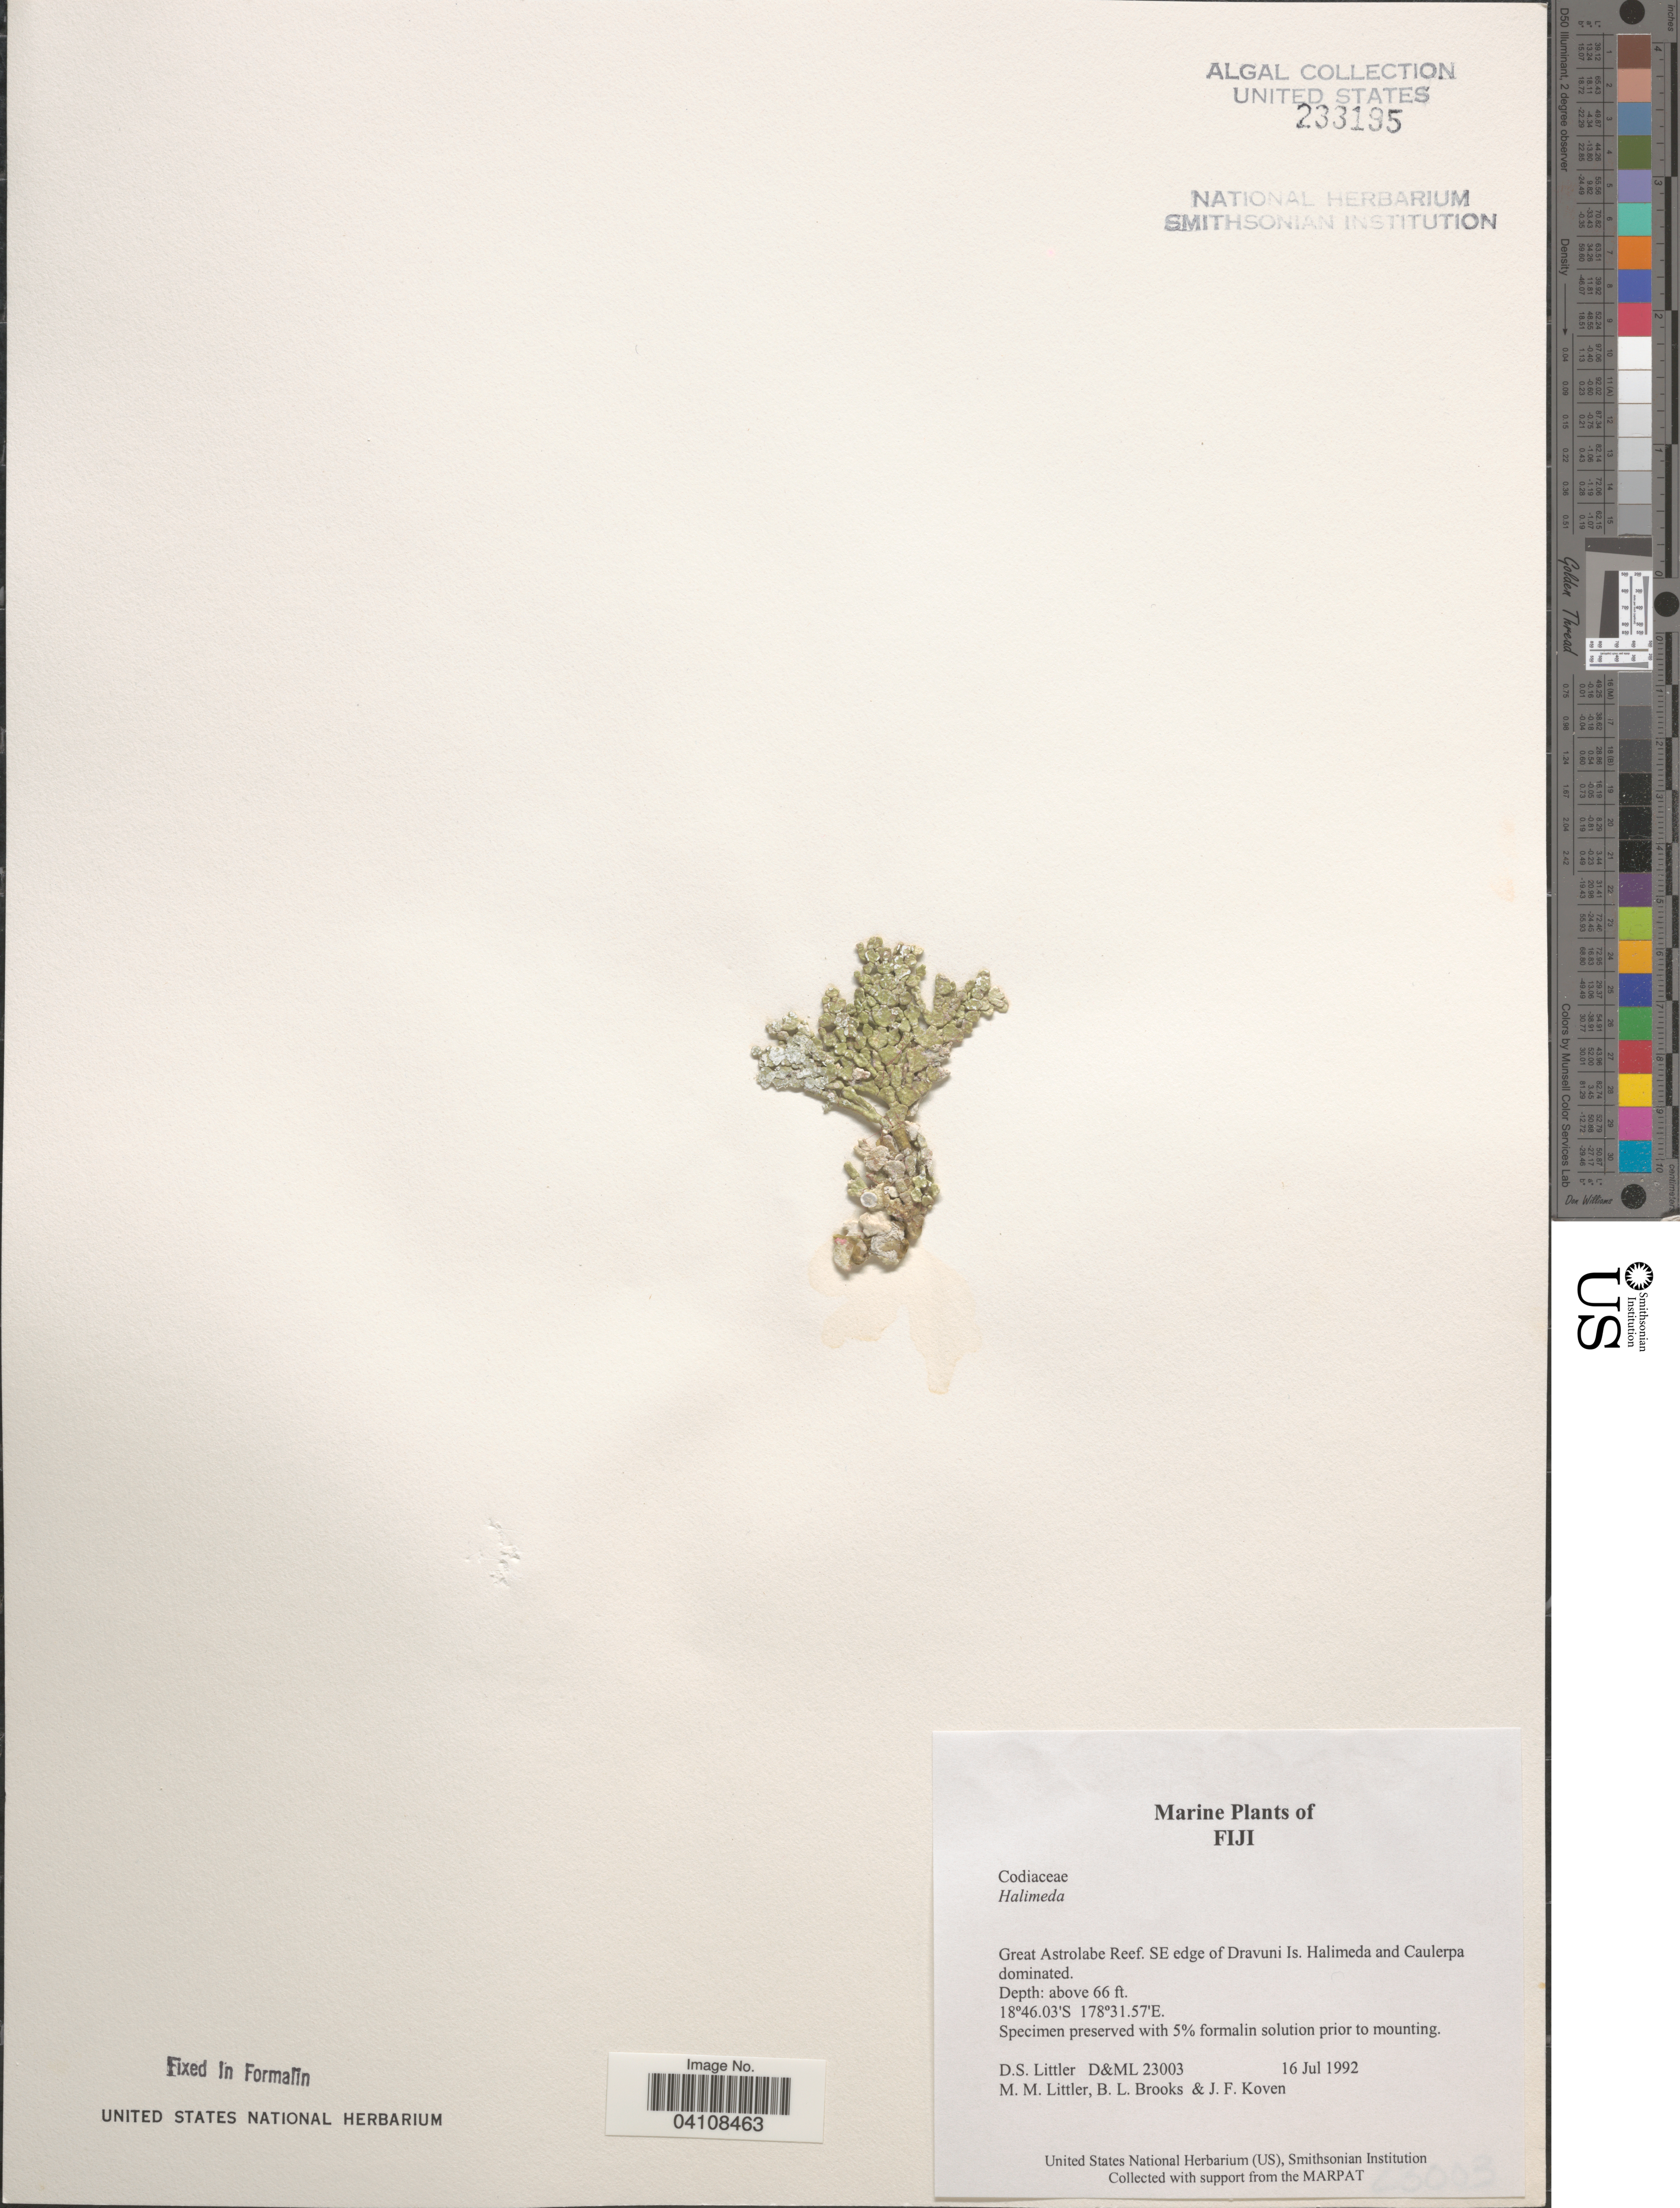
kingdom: Plantae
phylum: Chlorophyta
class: Ulvophyceae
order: Bryopsidales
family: Halimedaceae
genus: Halimeda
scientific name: Halimeda sp.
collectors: D. S. Littler, B. Brooks & J. Koven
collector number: D&ML23003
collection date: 1992-07-16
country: Fiji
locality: Great Astrolabe Reef. SE edge of Dravuni Is. Halimeda and Caulerpa dominated.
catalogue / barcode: US 233195